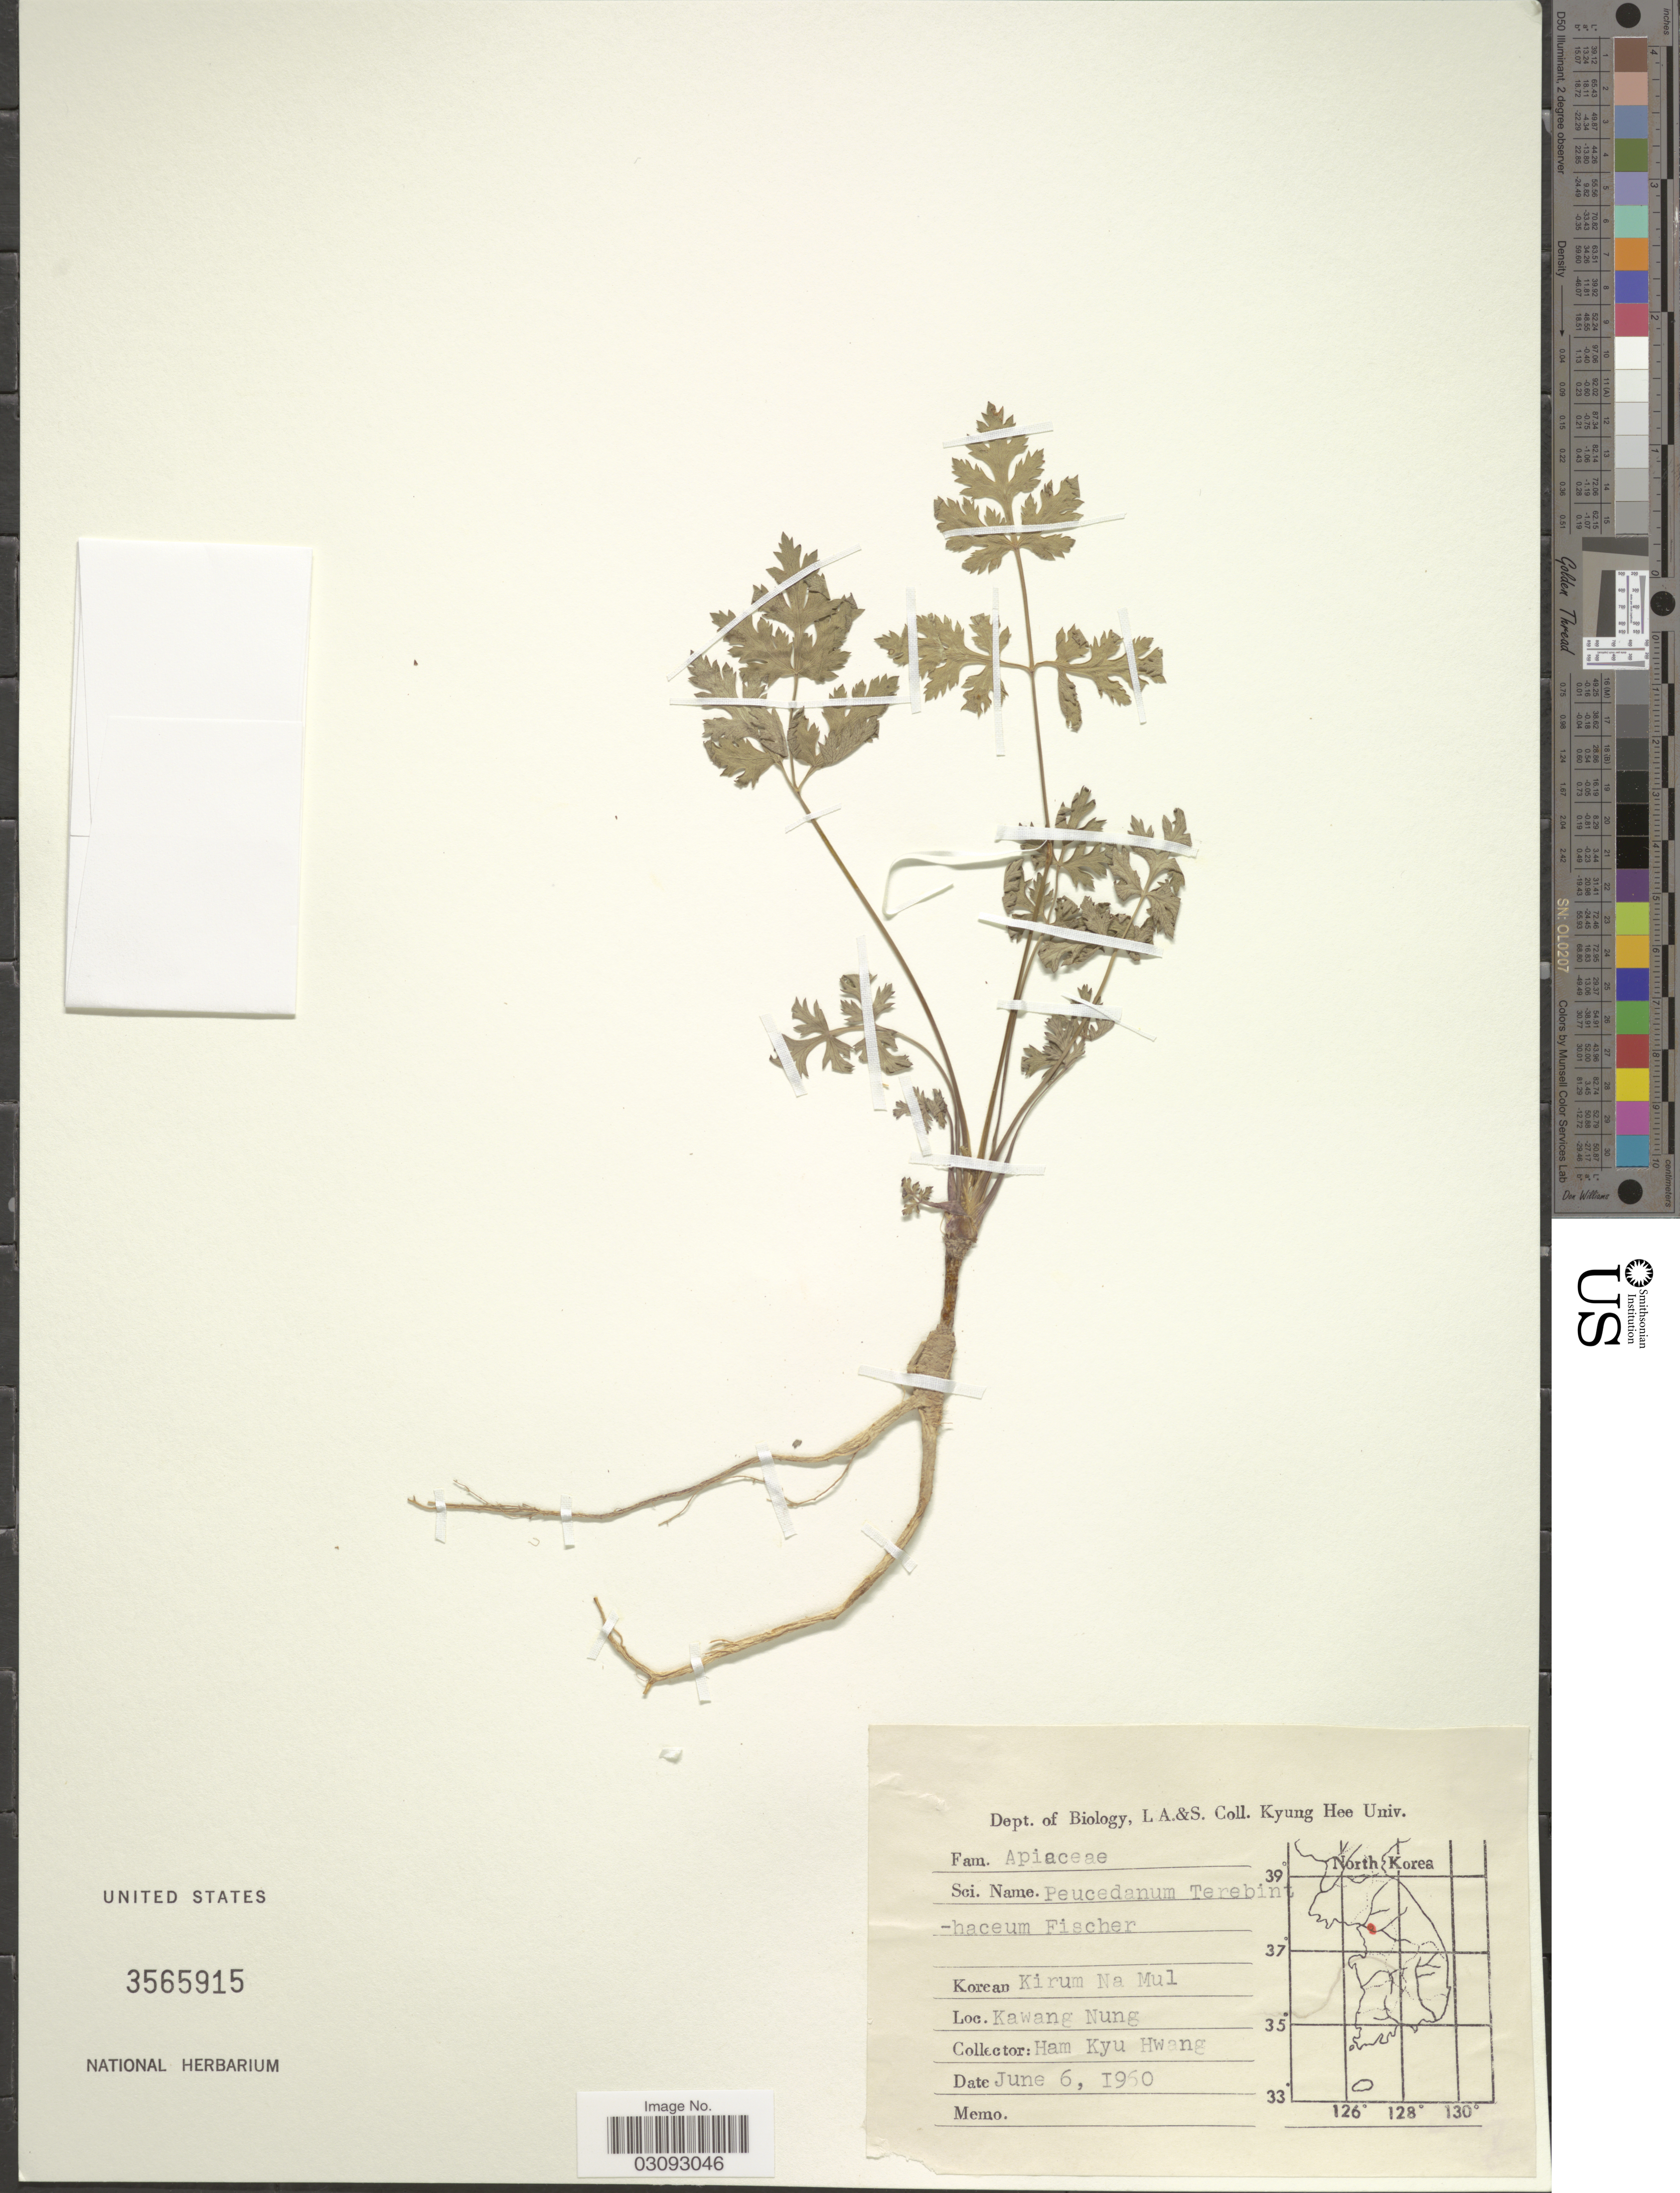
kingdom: Plantae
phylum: Tracheophyta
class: Magnoliopsida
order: Apiales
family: Apiaceae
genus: Peucedanum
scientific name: Peucedanum terebinthaceum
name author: (Fisch. ex Trevir.) Ledeb.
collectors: H. Hwang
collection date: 1960-06-06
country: South Korea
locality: Kwang Nung.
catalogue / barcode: US 3565915